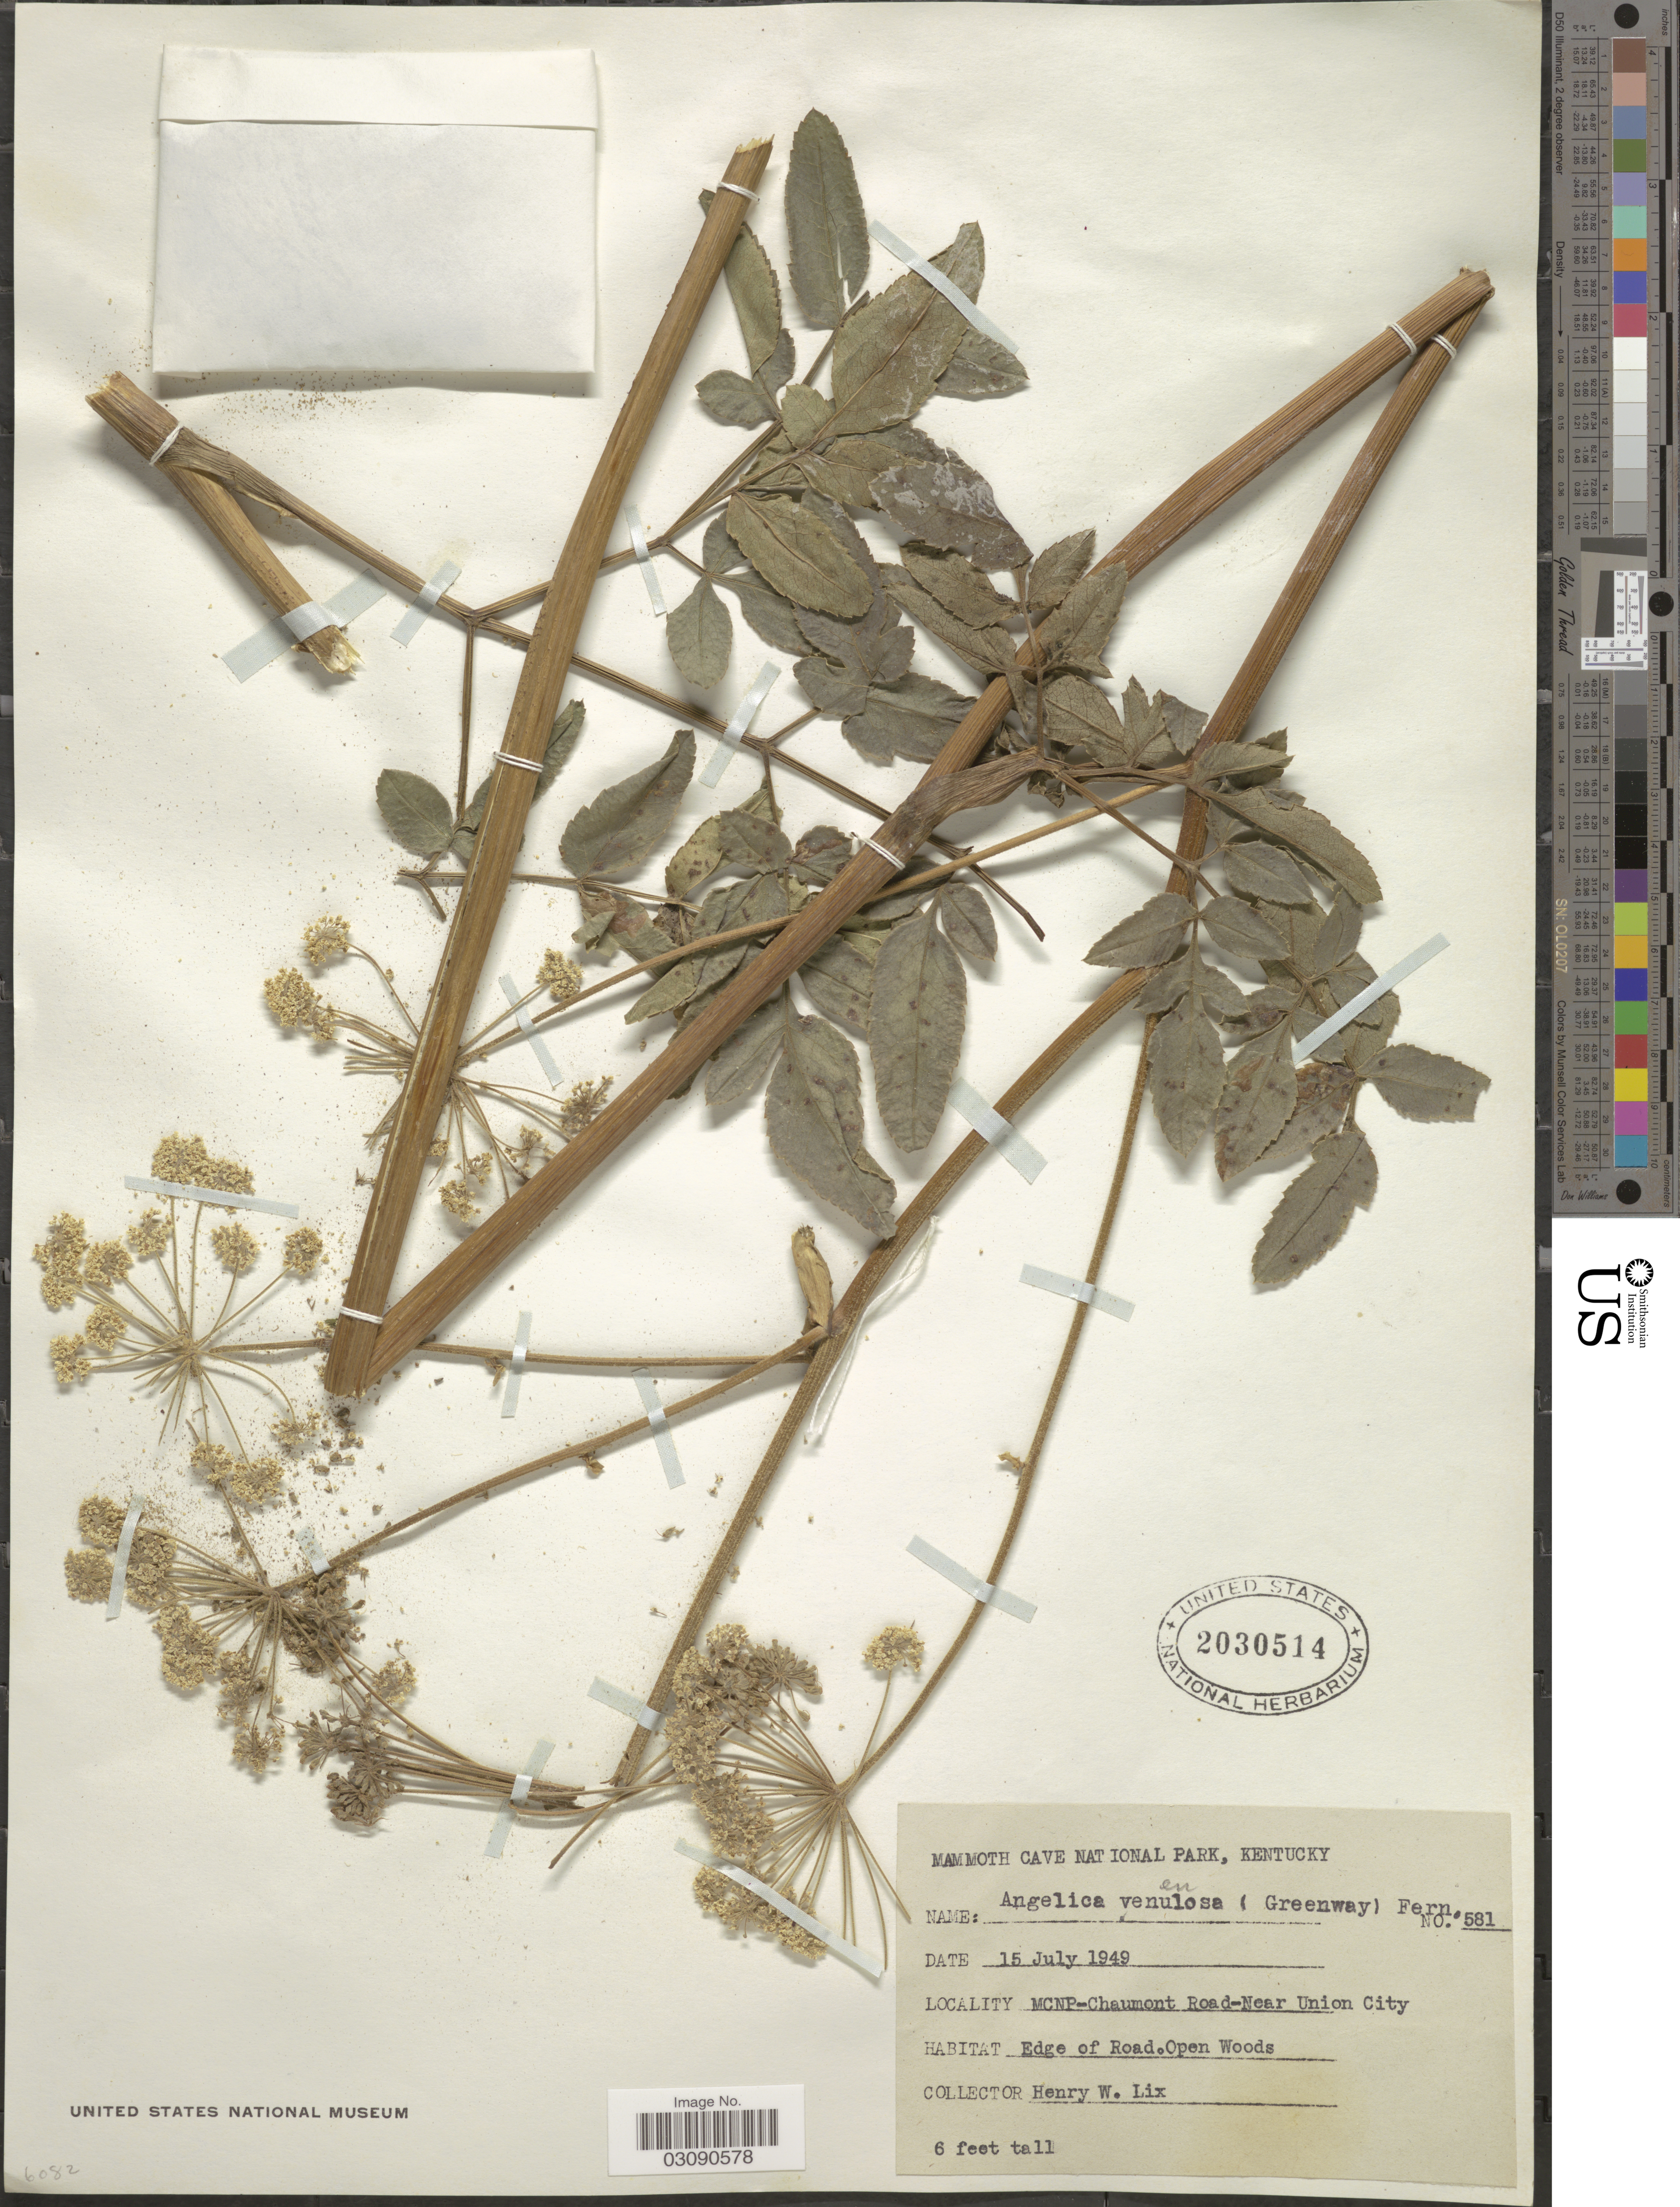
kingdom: Plantae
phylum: Tracheophyta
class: Magnoliopsida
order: Apiales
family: Apiaceae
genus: Angelica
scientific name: Angelica venenosa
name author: (Greenway) Fernald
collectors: H. W. Lix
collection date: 1949-07-15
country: United States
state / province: Kentucky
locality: Mammoth Cave National Park. MCNP-Chaumont Road-Near Union City.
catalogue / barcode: US 2030514